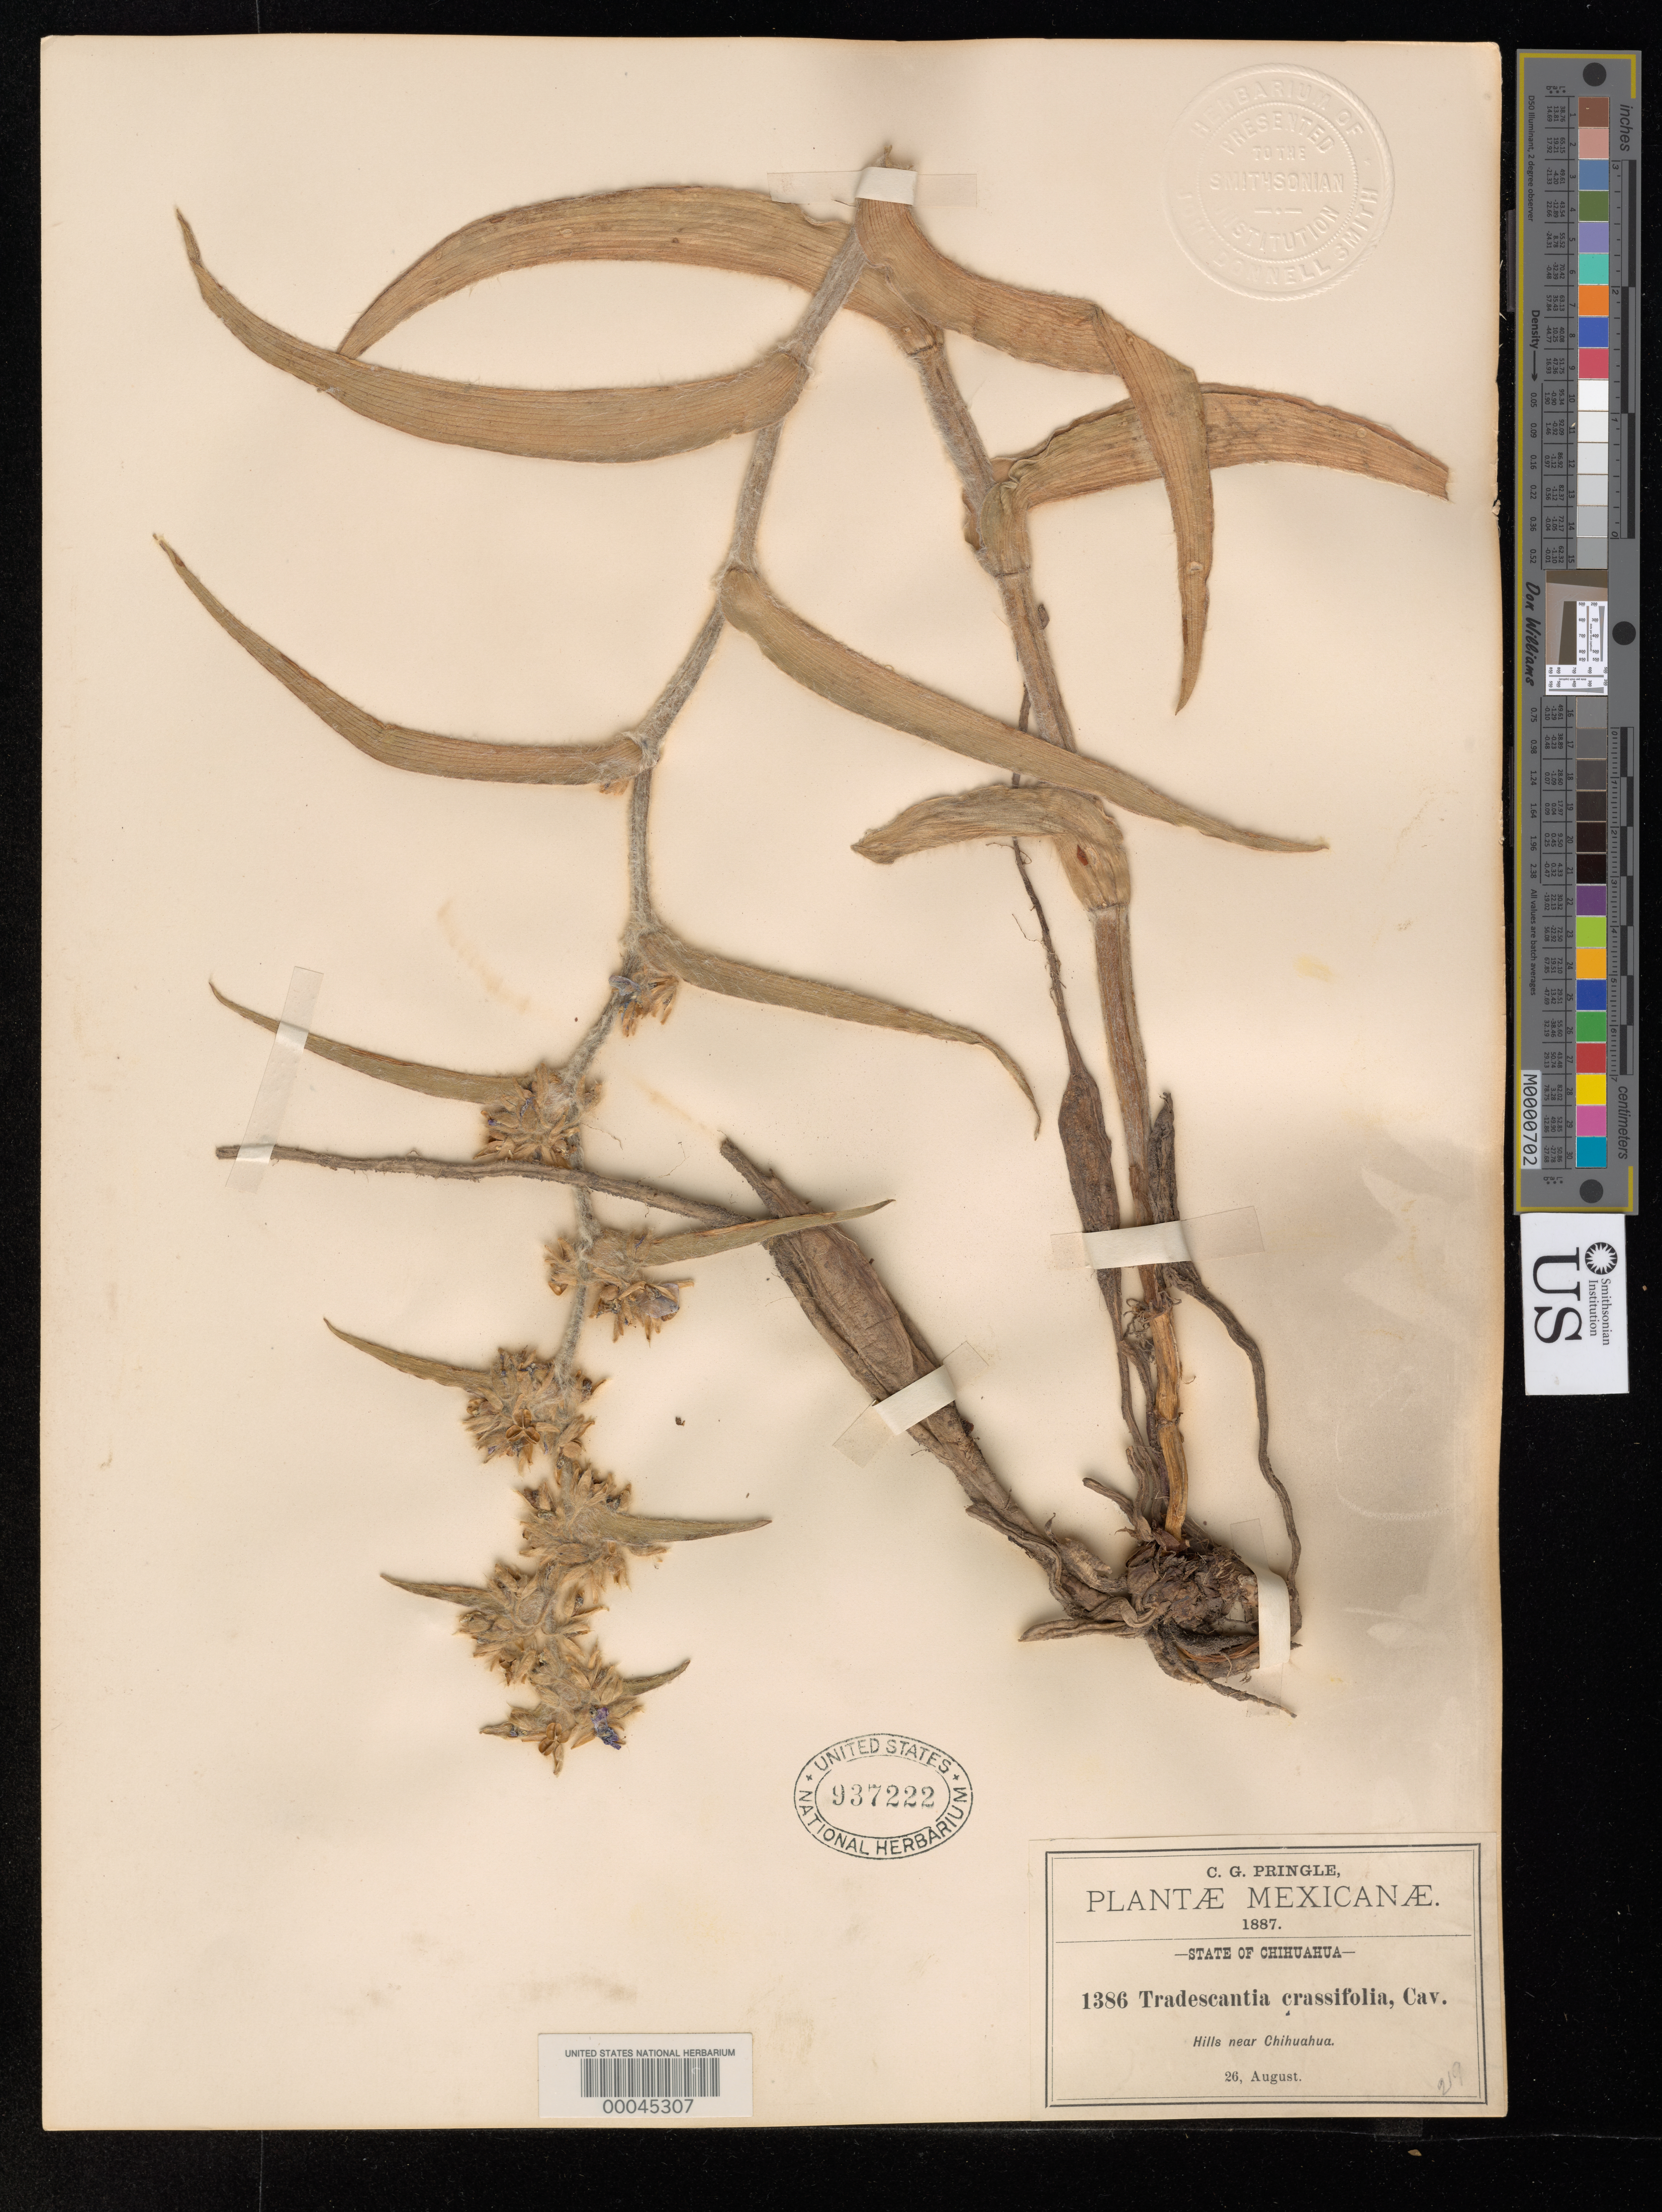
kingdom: Plantae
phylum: Tracheophyta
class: Liliopsida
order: Commelinales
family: Commelinaceae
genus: Tradescantia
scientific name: Tradescantia crassifolia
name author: Cav.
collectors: C. G. Pringle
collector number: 1386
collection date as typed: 26 Aug 1887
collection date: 1887-08-26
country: Mexico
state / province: Chihuahua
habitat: Hills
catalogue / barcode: US 937222